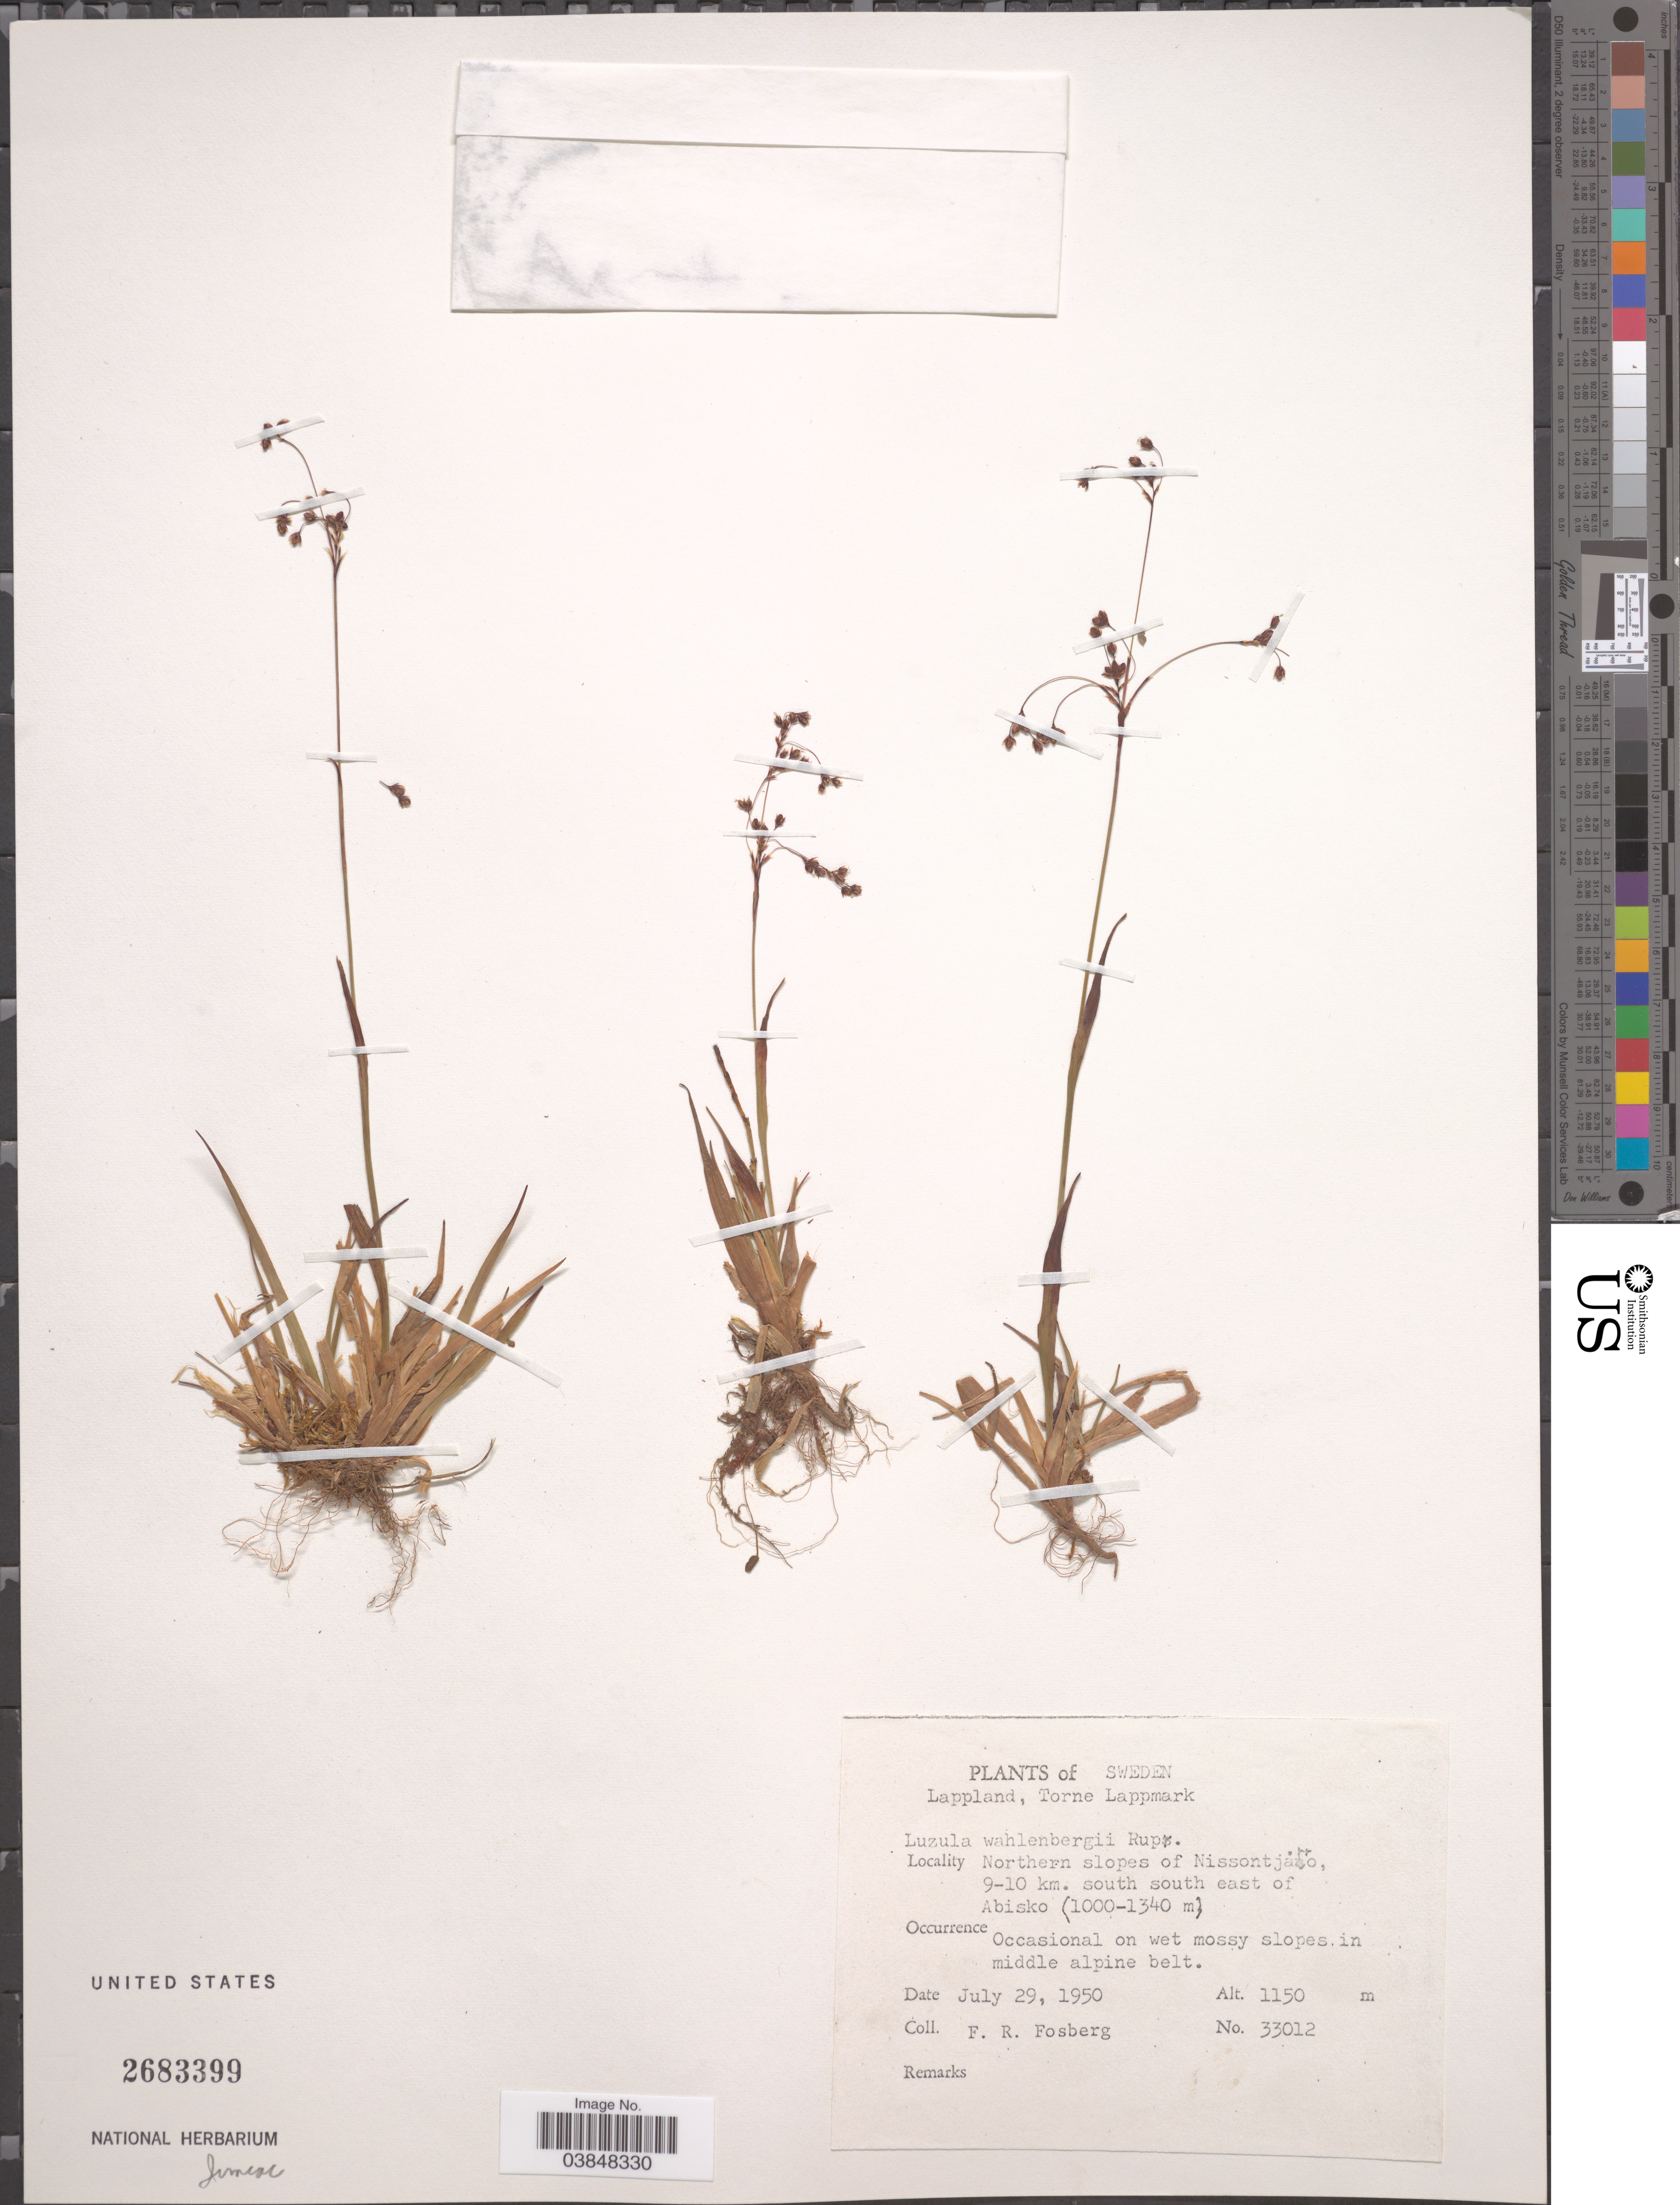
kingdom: Plantae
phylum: Tracheophyta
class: Liliopsida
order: Poales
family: Juncaceae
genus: Luzula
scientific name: Luzula wahlenbergii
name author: Rupr.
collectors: F. R. Fosberg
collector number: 33012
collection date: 1950-07-29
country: Sweden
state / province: Norrbotten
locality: Lappland, Torne Lappmark. Northern slopes of Nissontjano, 9-10 km. south south east of Abisko.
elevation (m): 1000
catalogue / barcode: US 2683399